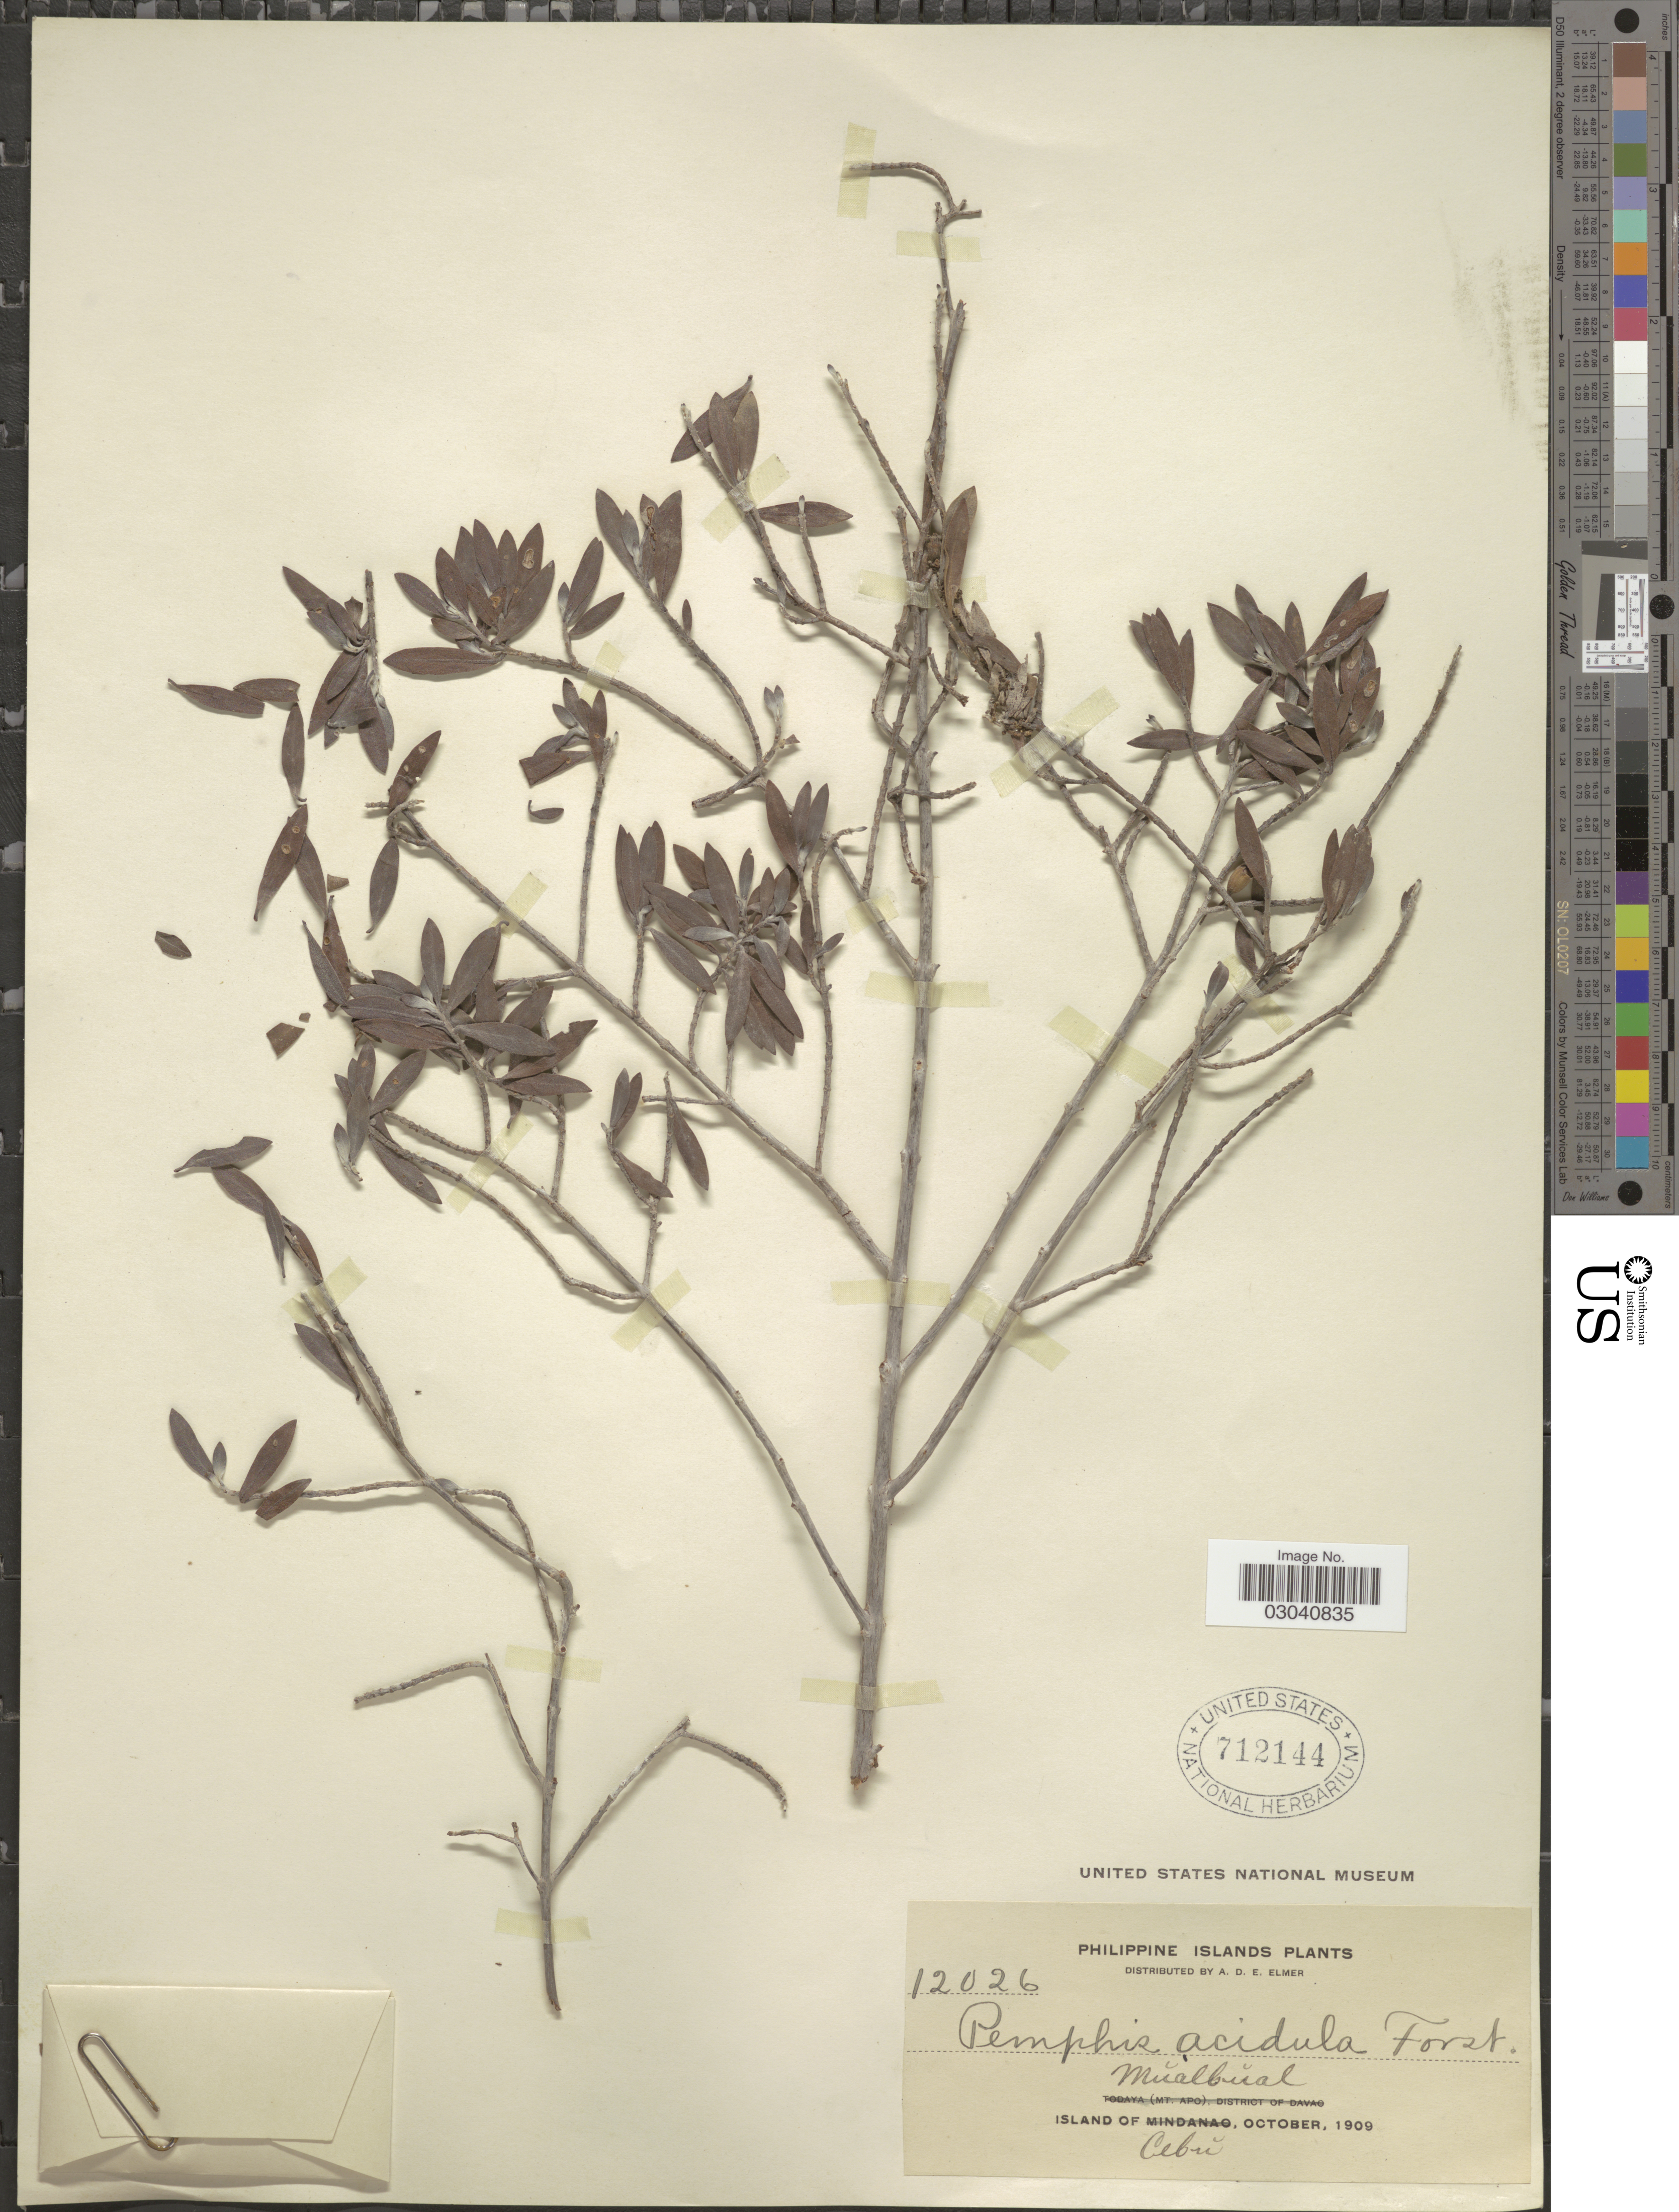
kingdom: Plantae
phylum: Tracheophyta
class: Magnoliopsida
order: Myrtales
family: Lythraceae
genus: Pemphis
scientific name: Pemphis acidula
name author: J.R. Forst. & G. Forst.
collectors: A. D. E. Elmer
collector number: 12026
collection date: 1909-10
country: Philippines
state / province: Central Visayas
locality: Mualbual, Island of Cebu.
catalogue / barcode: US 712144